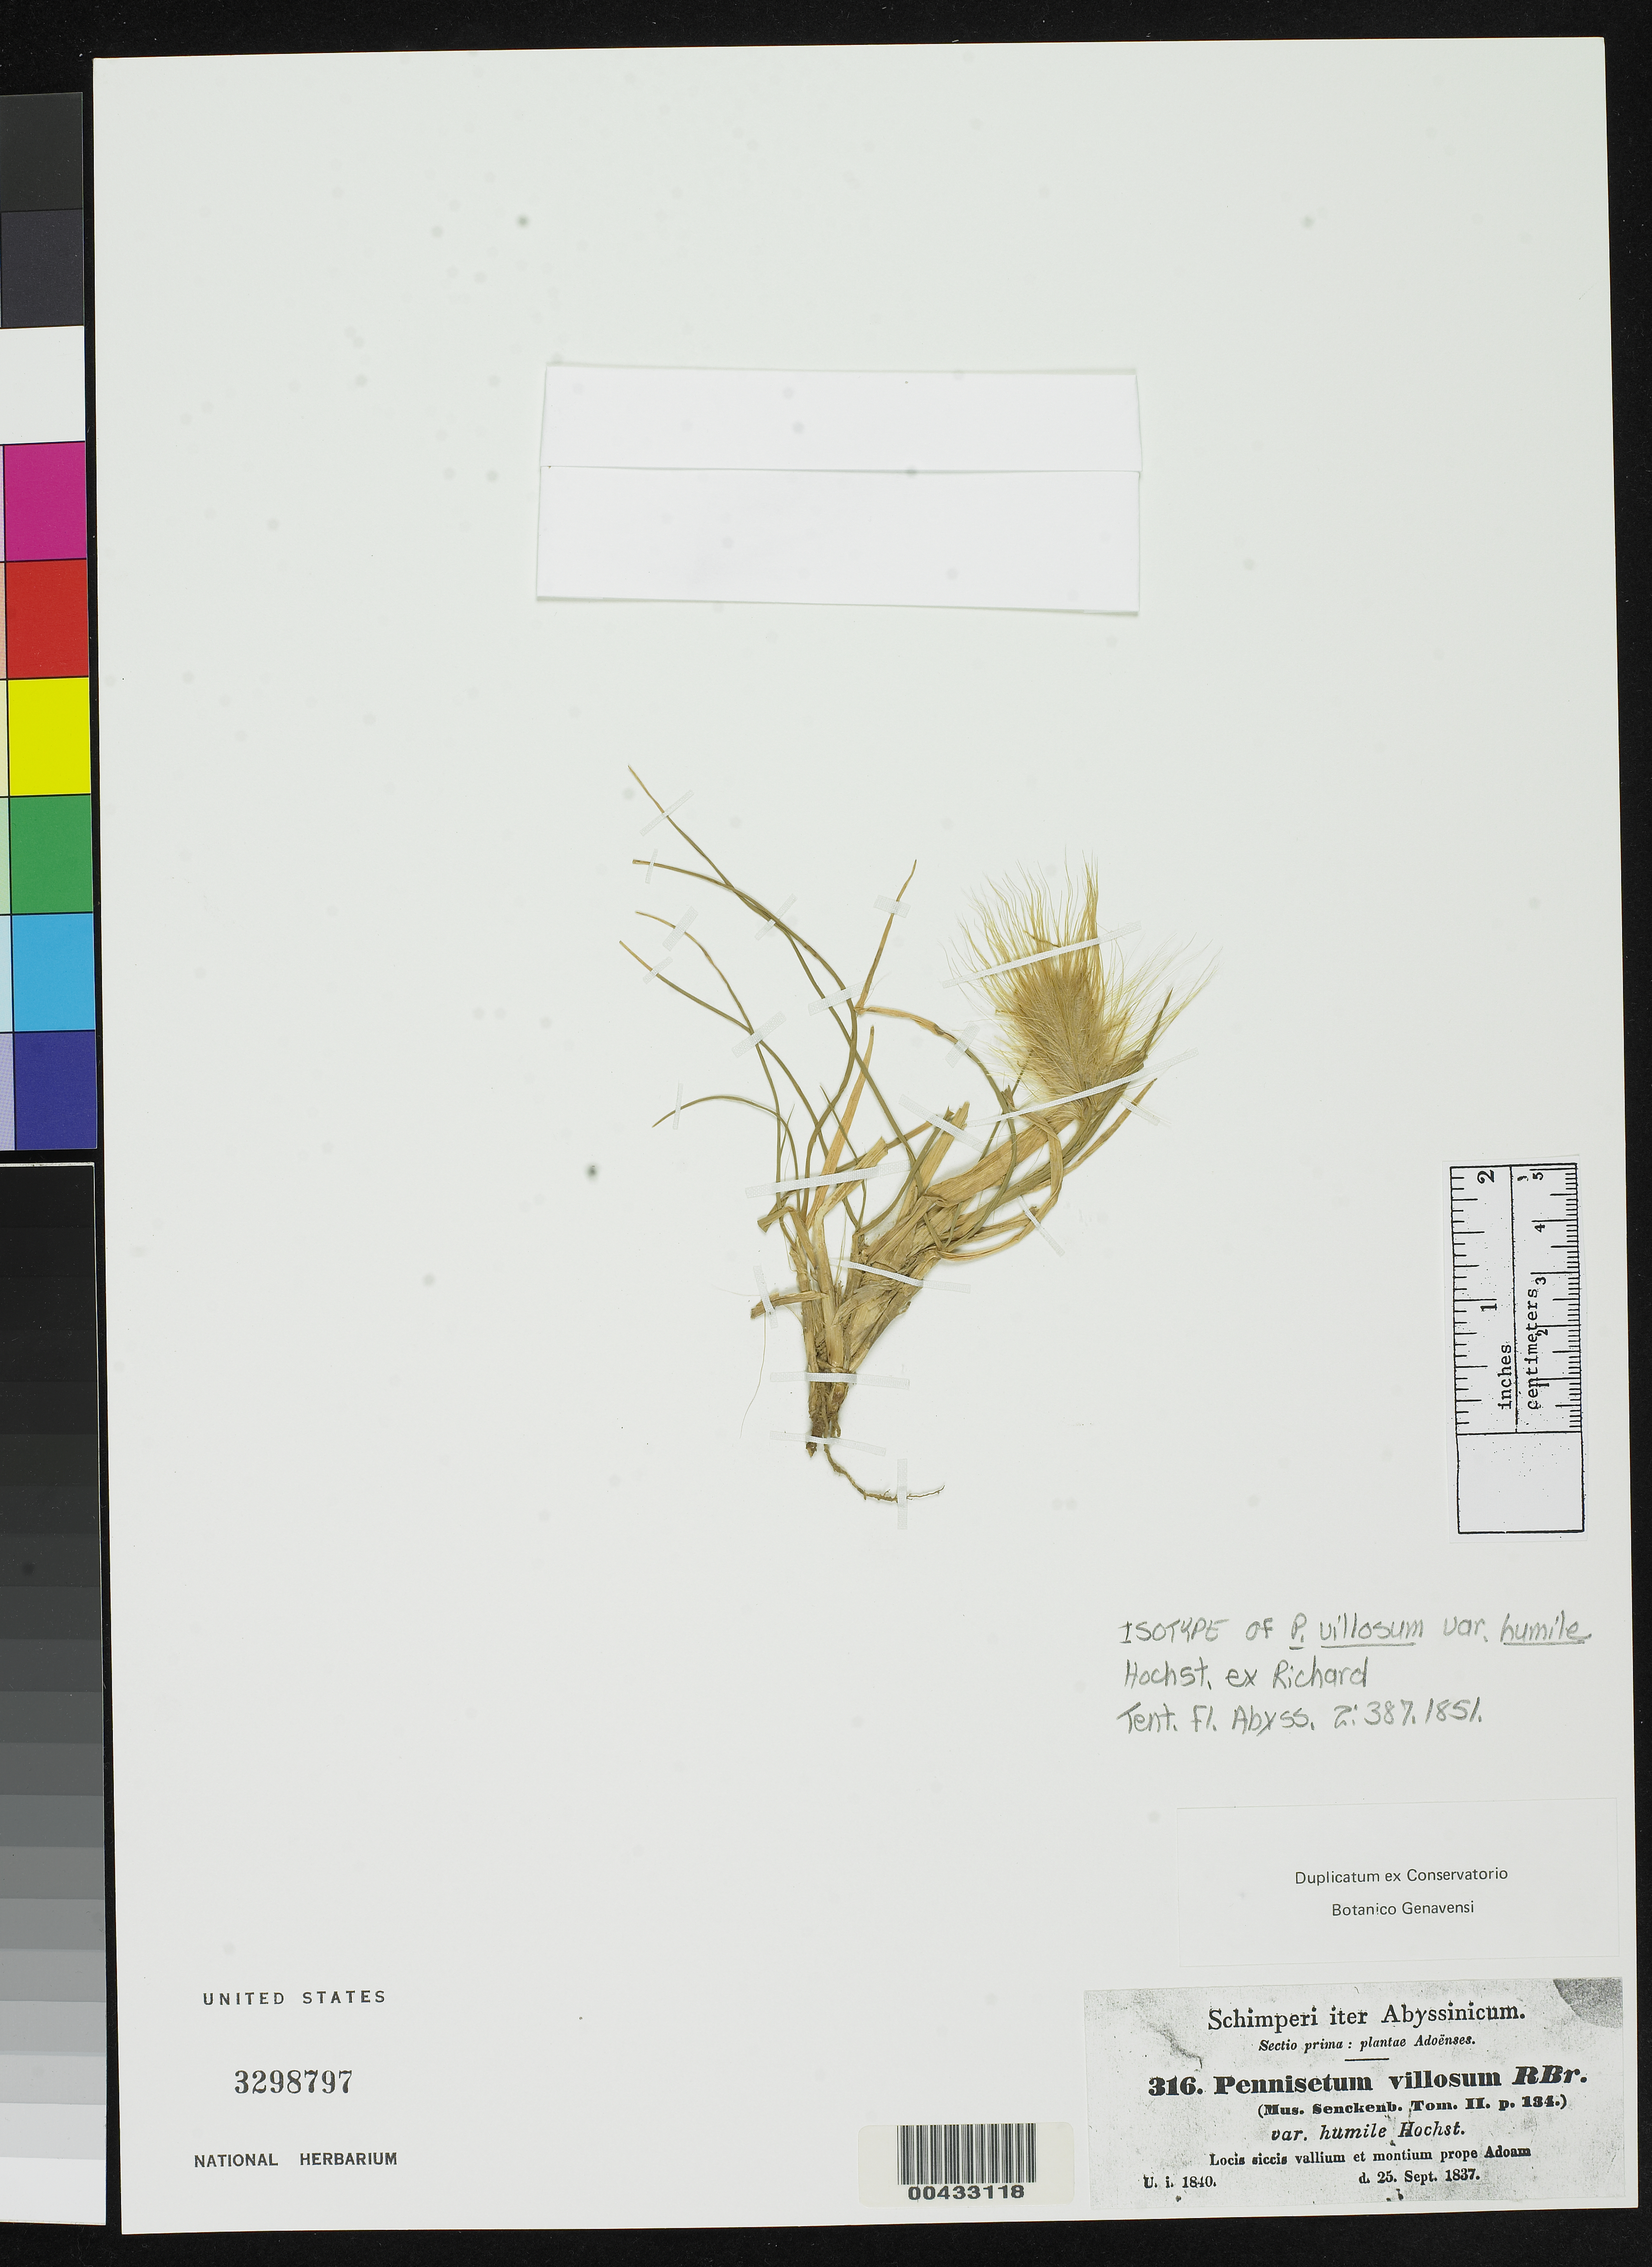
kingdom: Plantae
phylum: Tracheophyta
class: Liliopsida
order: Poales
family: Poaceae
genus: Pennisetum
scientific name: Pennisetum villosum var. humile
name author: Hochst. ex A. Rich.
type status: Isotype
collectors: G. W. Schimper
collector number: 316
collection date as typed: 25 Sep 1837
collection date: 1837-09-25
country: Ethiopia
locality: Locis siccis vallium et montium prope Adoam. [Dry places valleys and mountains near Adoa (Adwa?)?]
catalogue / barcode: US 3298797